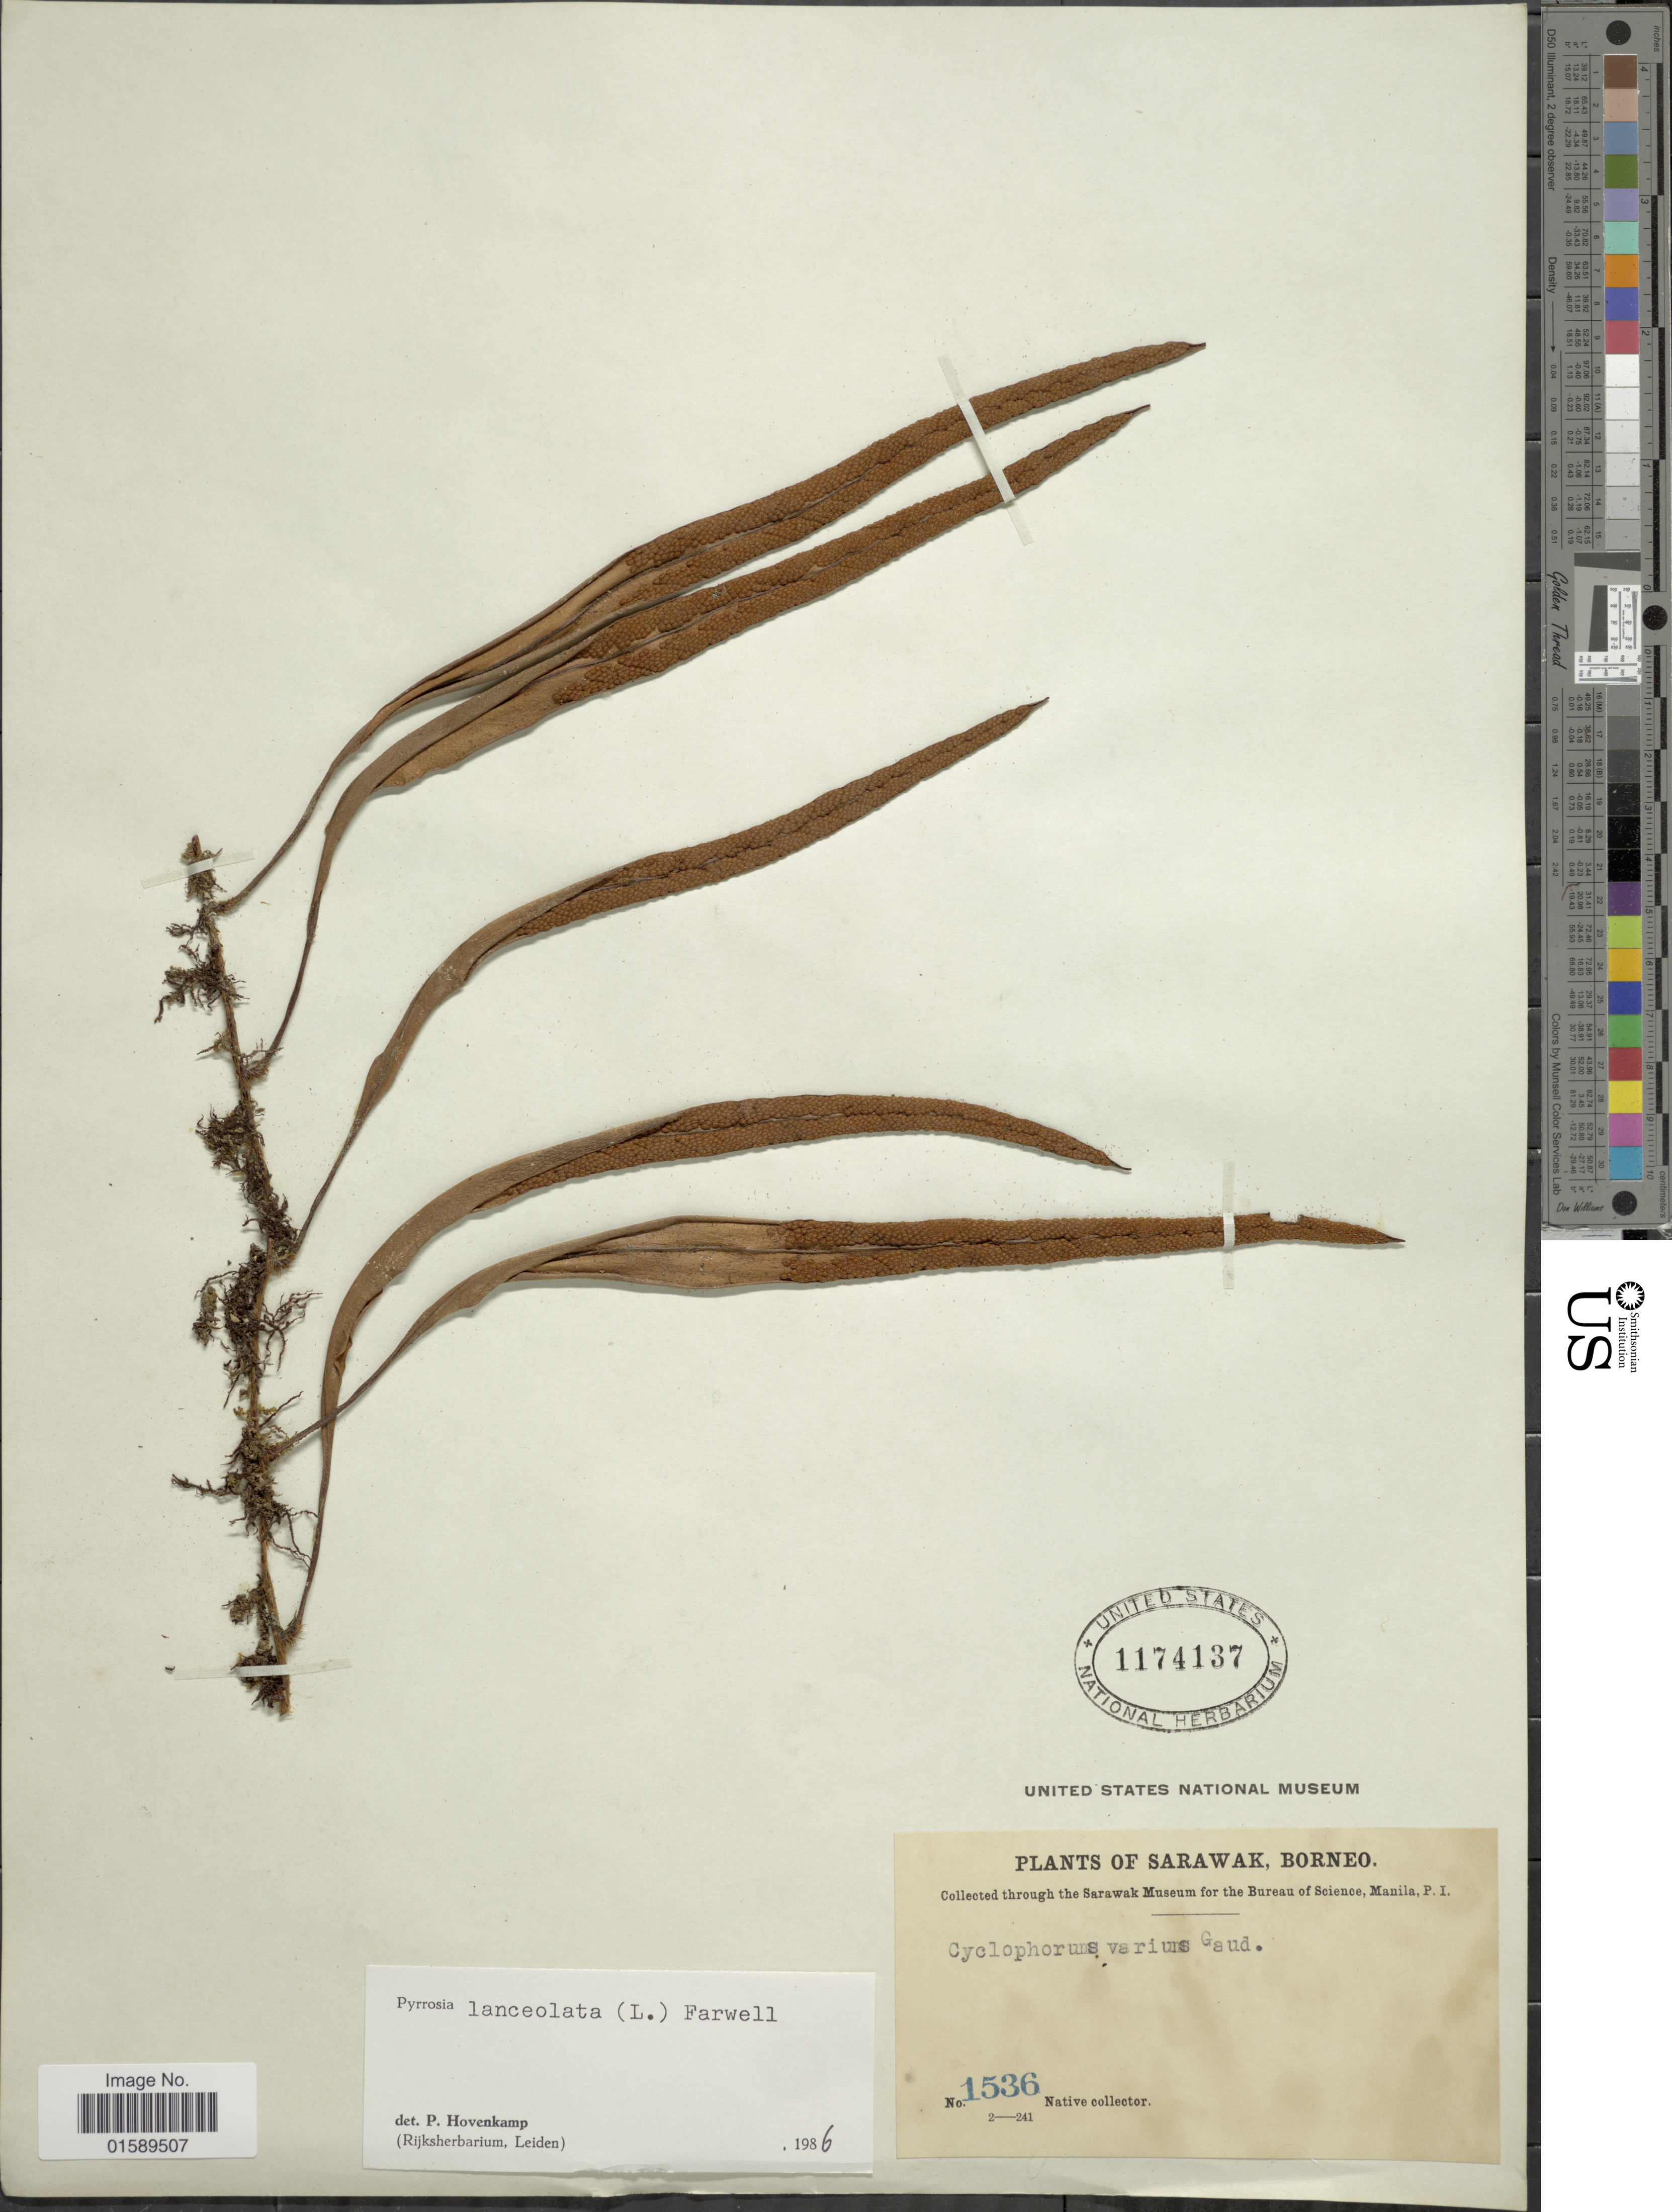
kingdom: Plantae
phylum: Tracheophyta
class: Polypodiopsida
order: Polypodiales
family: Polypodiaceae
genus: Pyrrosia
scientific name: Pyrrosia lanceolata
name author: (L.) Farw.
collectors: Native collector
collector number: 1536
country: Malaysia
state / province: Sarawak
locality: Sarawak, Borneo.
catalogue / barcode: US 1174137